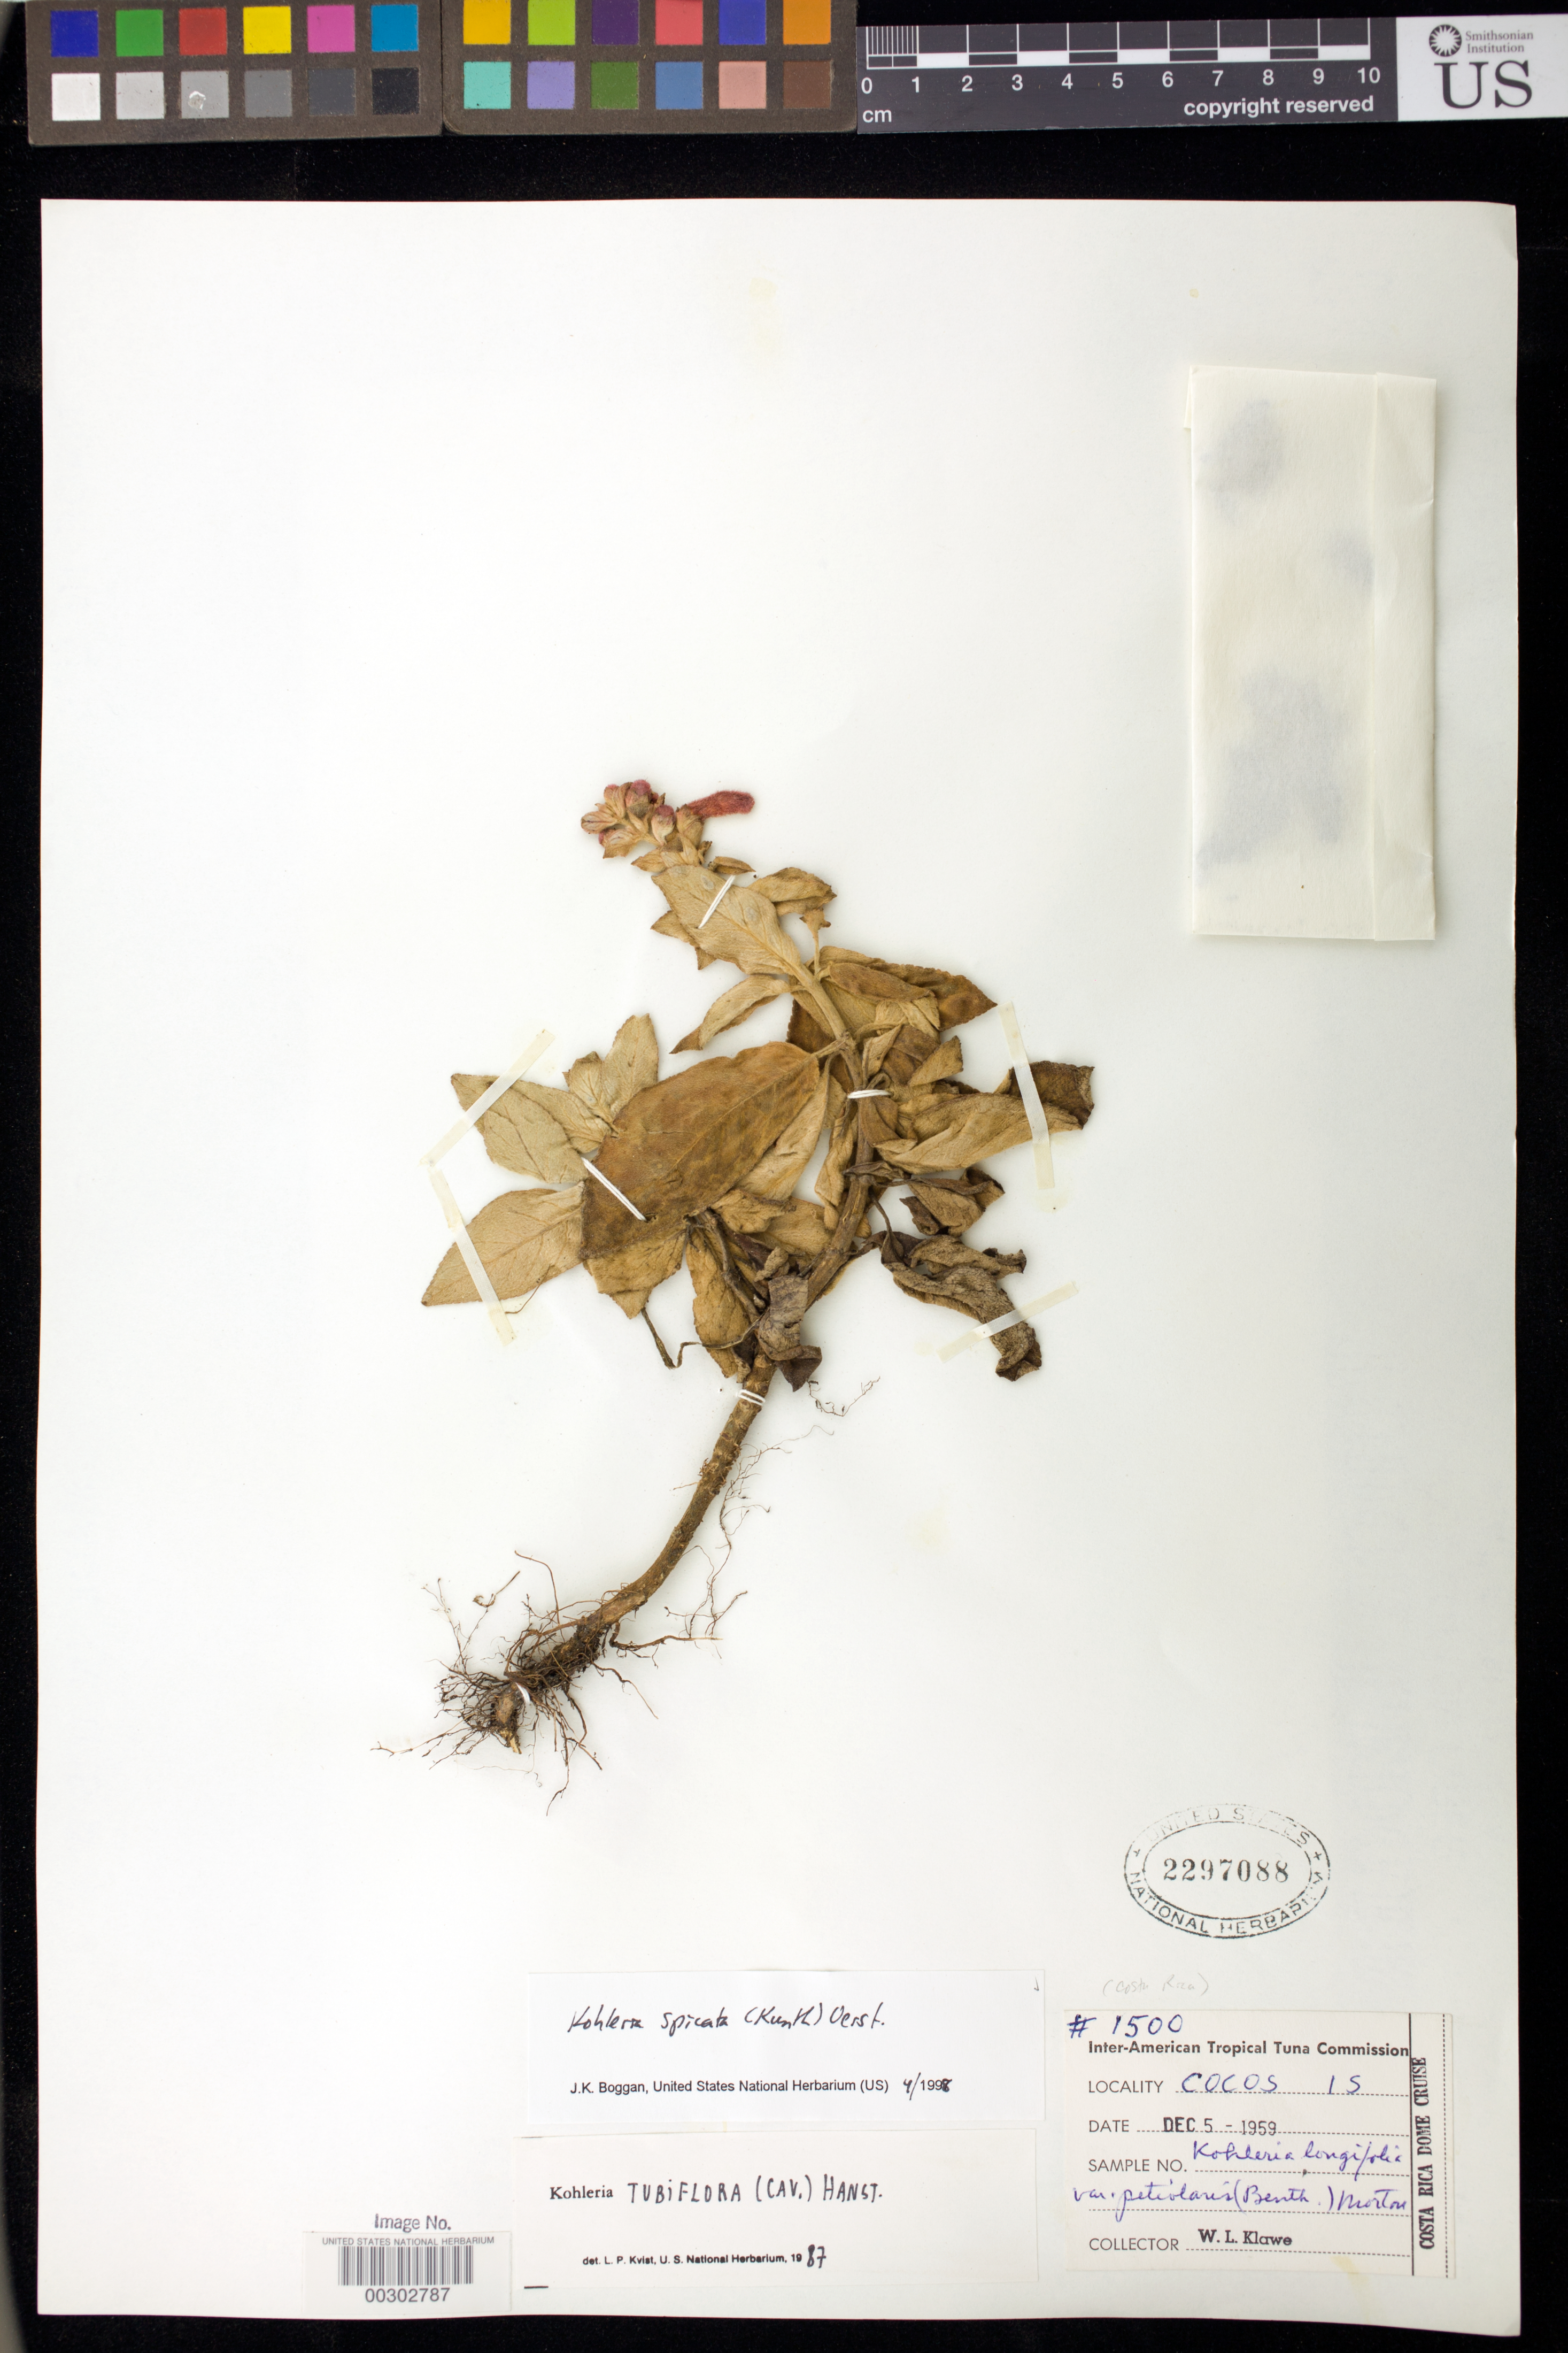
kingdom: Plantae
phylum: Tracheophyta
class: Magnoliopsida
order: Lamiales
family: Gesneriaceae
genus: Kohleria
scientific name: Kohleria spicata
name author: (Kunth) Oerst.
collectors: W. Klawe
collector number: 1500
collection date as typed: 05 Dec 1959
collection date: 1959-12-05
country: Costa Rica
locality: Cocos Is.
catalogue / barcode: US 2297088